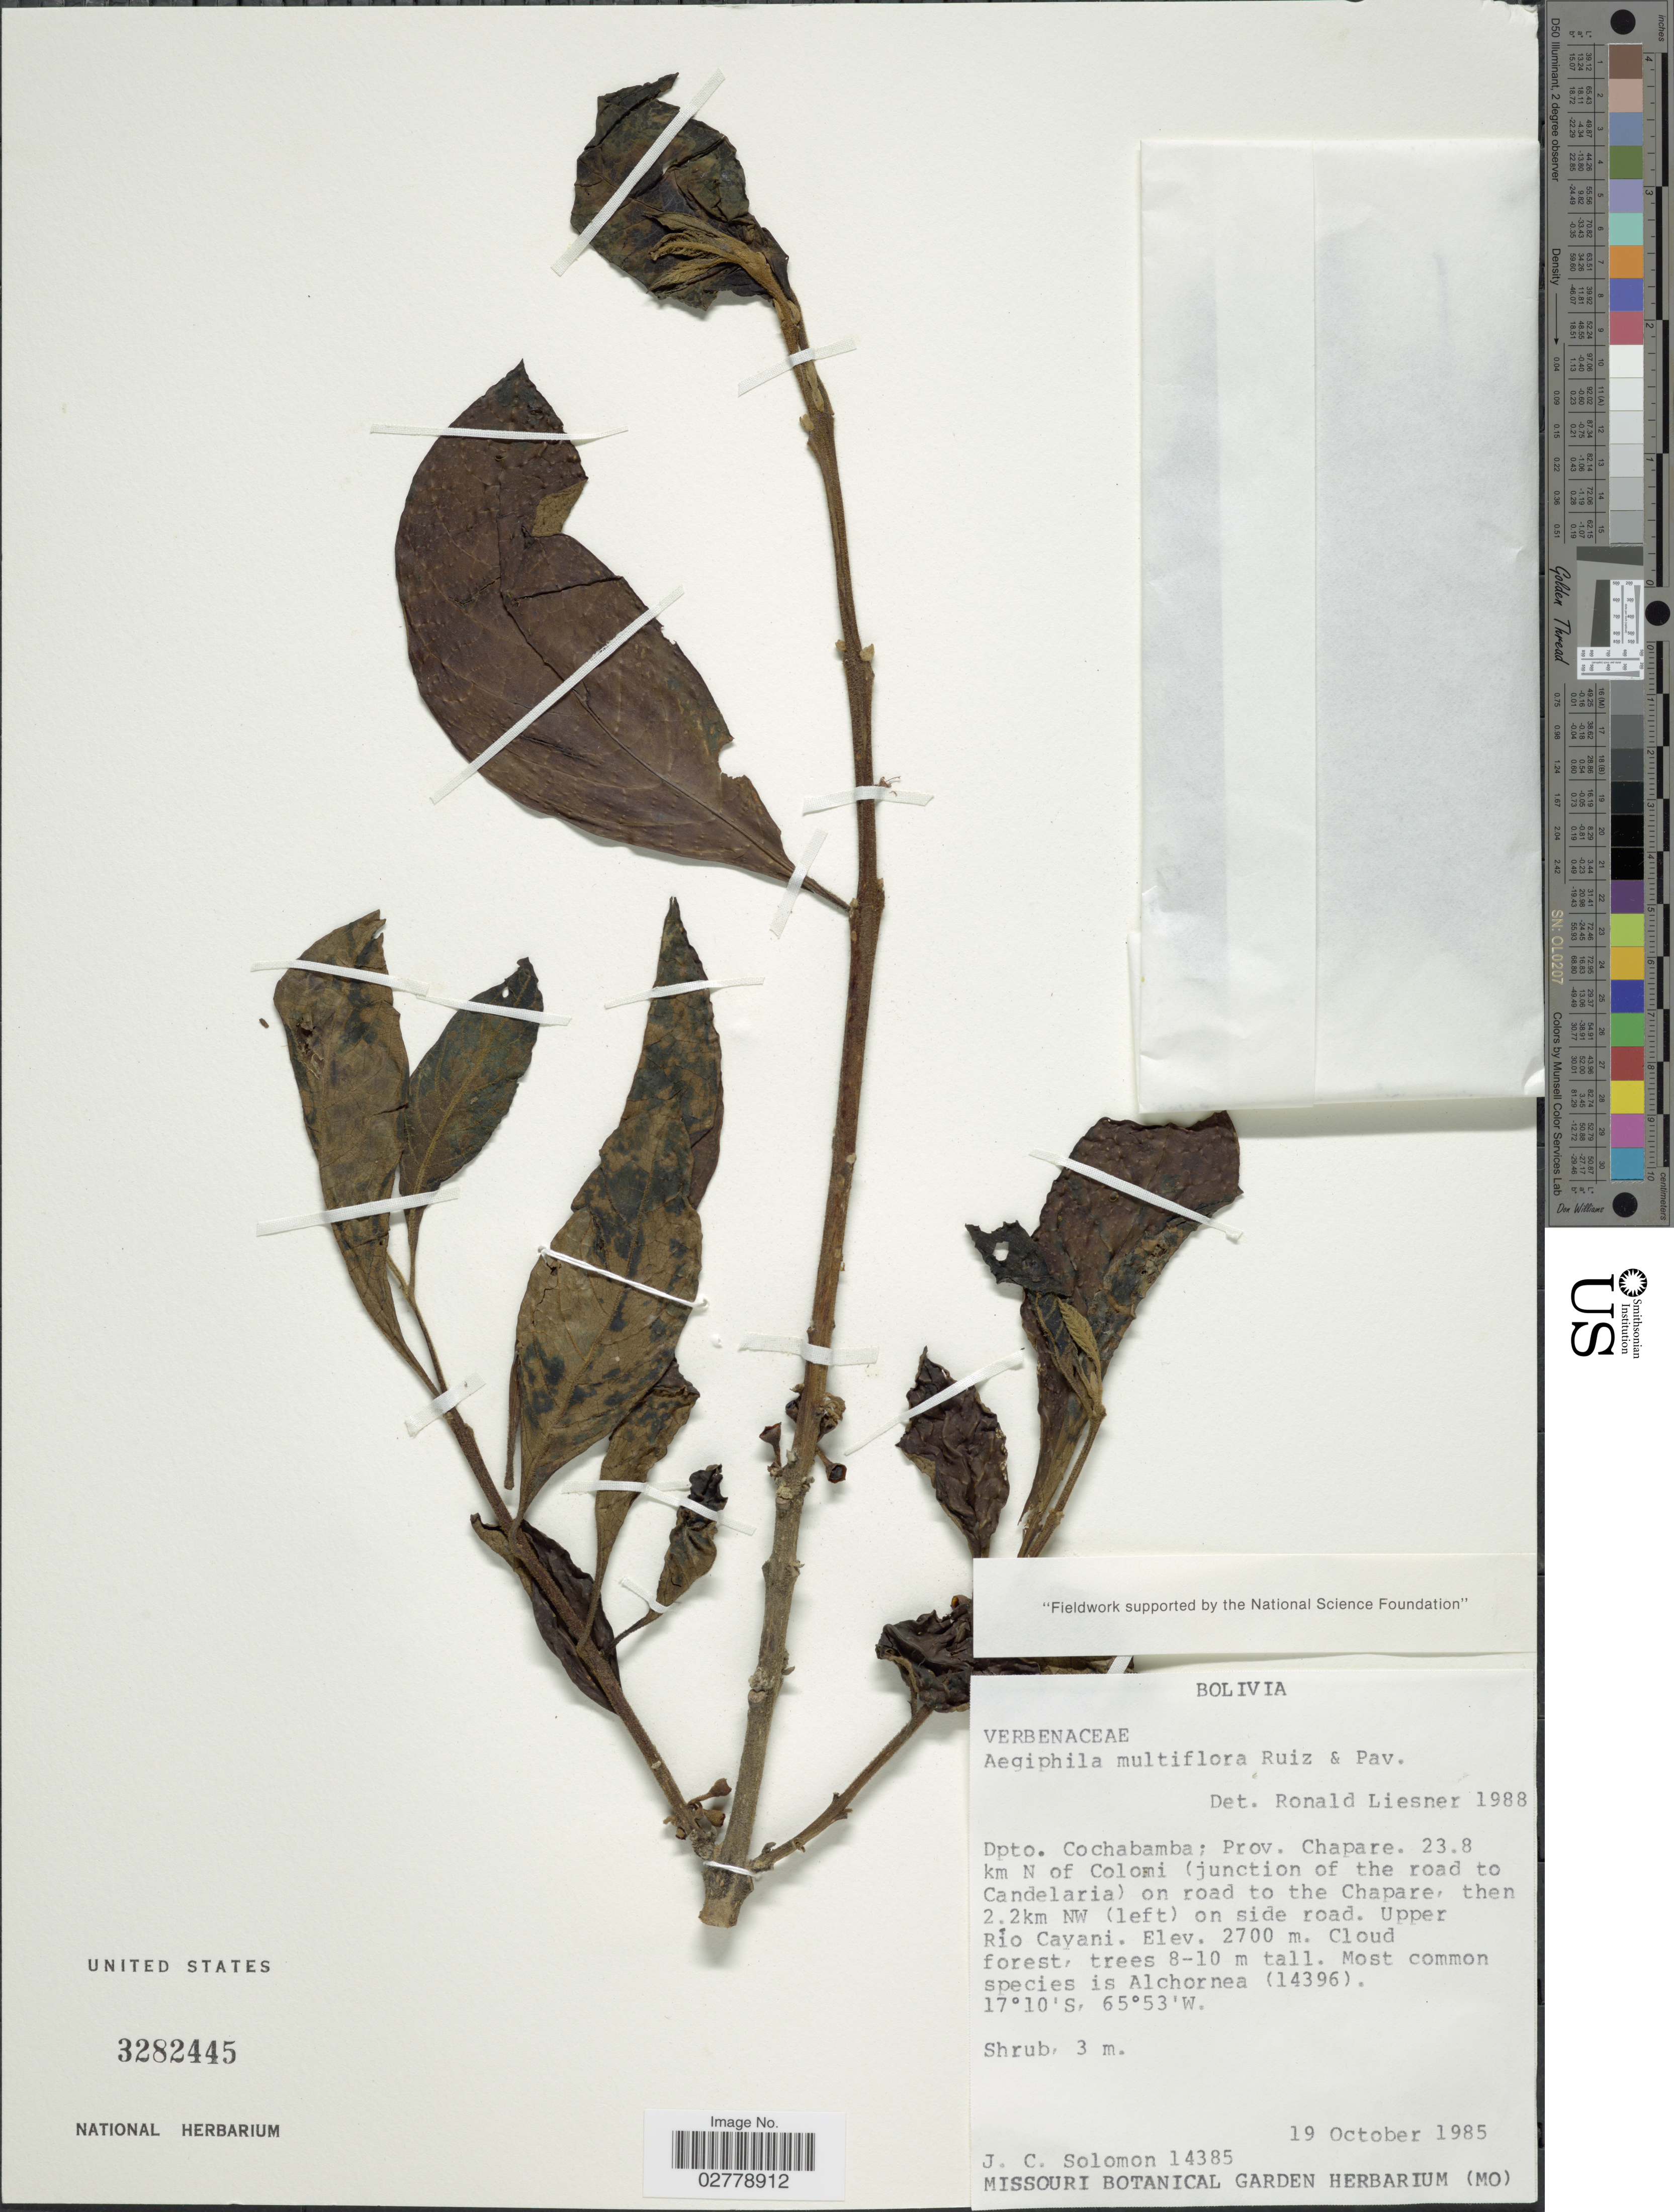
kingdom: Plantae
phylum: Tracheophyta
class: Magnoliopsida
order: Lamiales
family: Lamiaceae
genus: Aegiphila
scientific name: Aegiphila multiflora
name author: Ruiz & Pav.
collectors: J. C. Solomon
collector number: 14385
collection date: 1985-10-19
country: Bolivia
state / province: Cochabamba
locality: Prov. Chapare. 23.8 km N of Colomi (junction of the road to Candelaria) on road to the Chapare, then 2.2 km NW (left) on side road. Upper Río Cayani.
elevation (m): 2700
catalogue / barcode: US 3282445